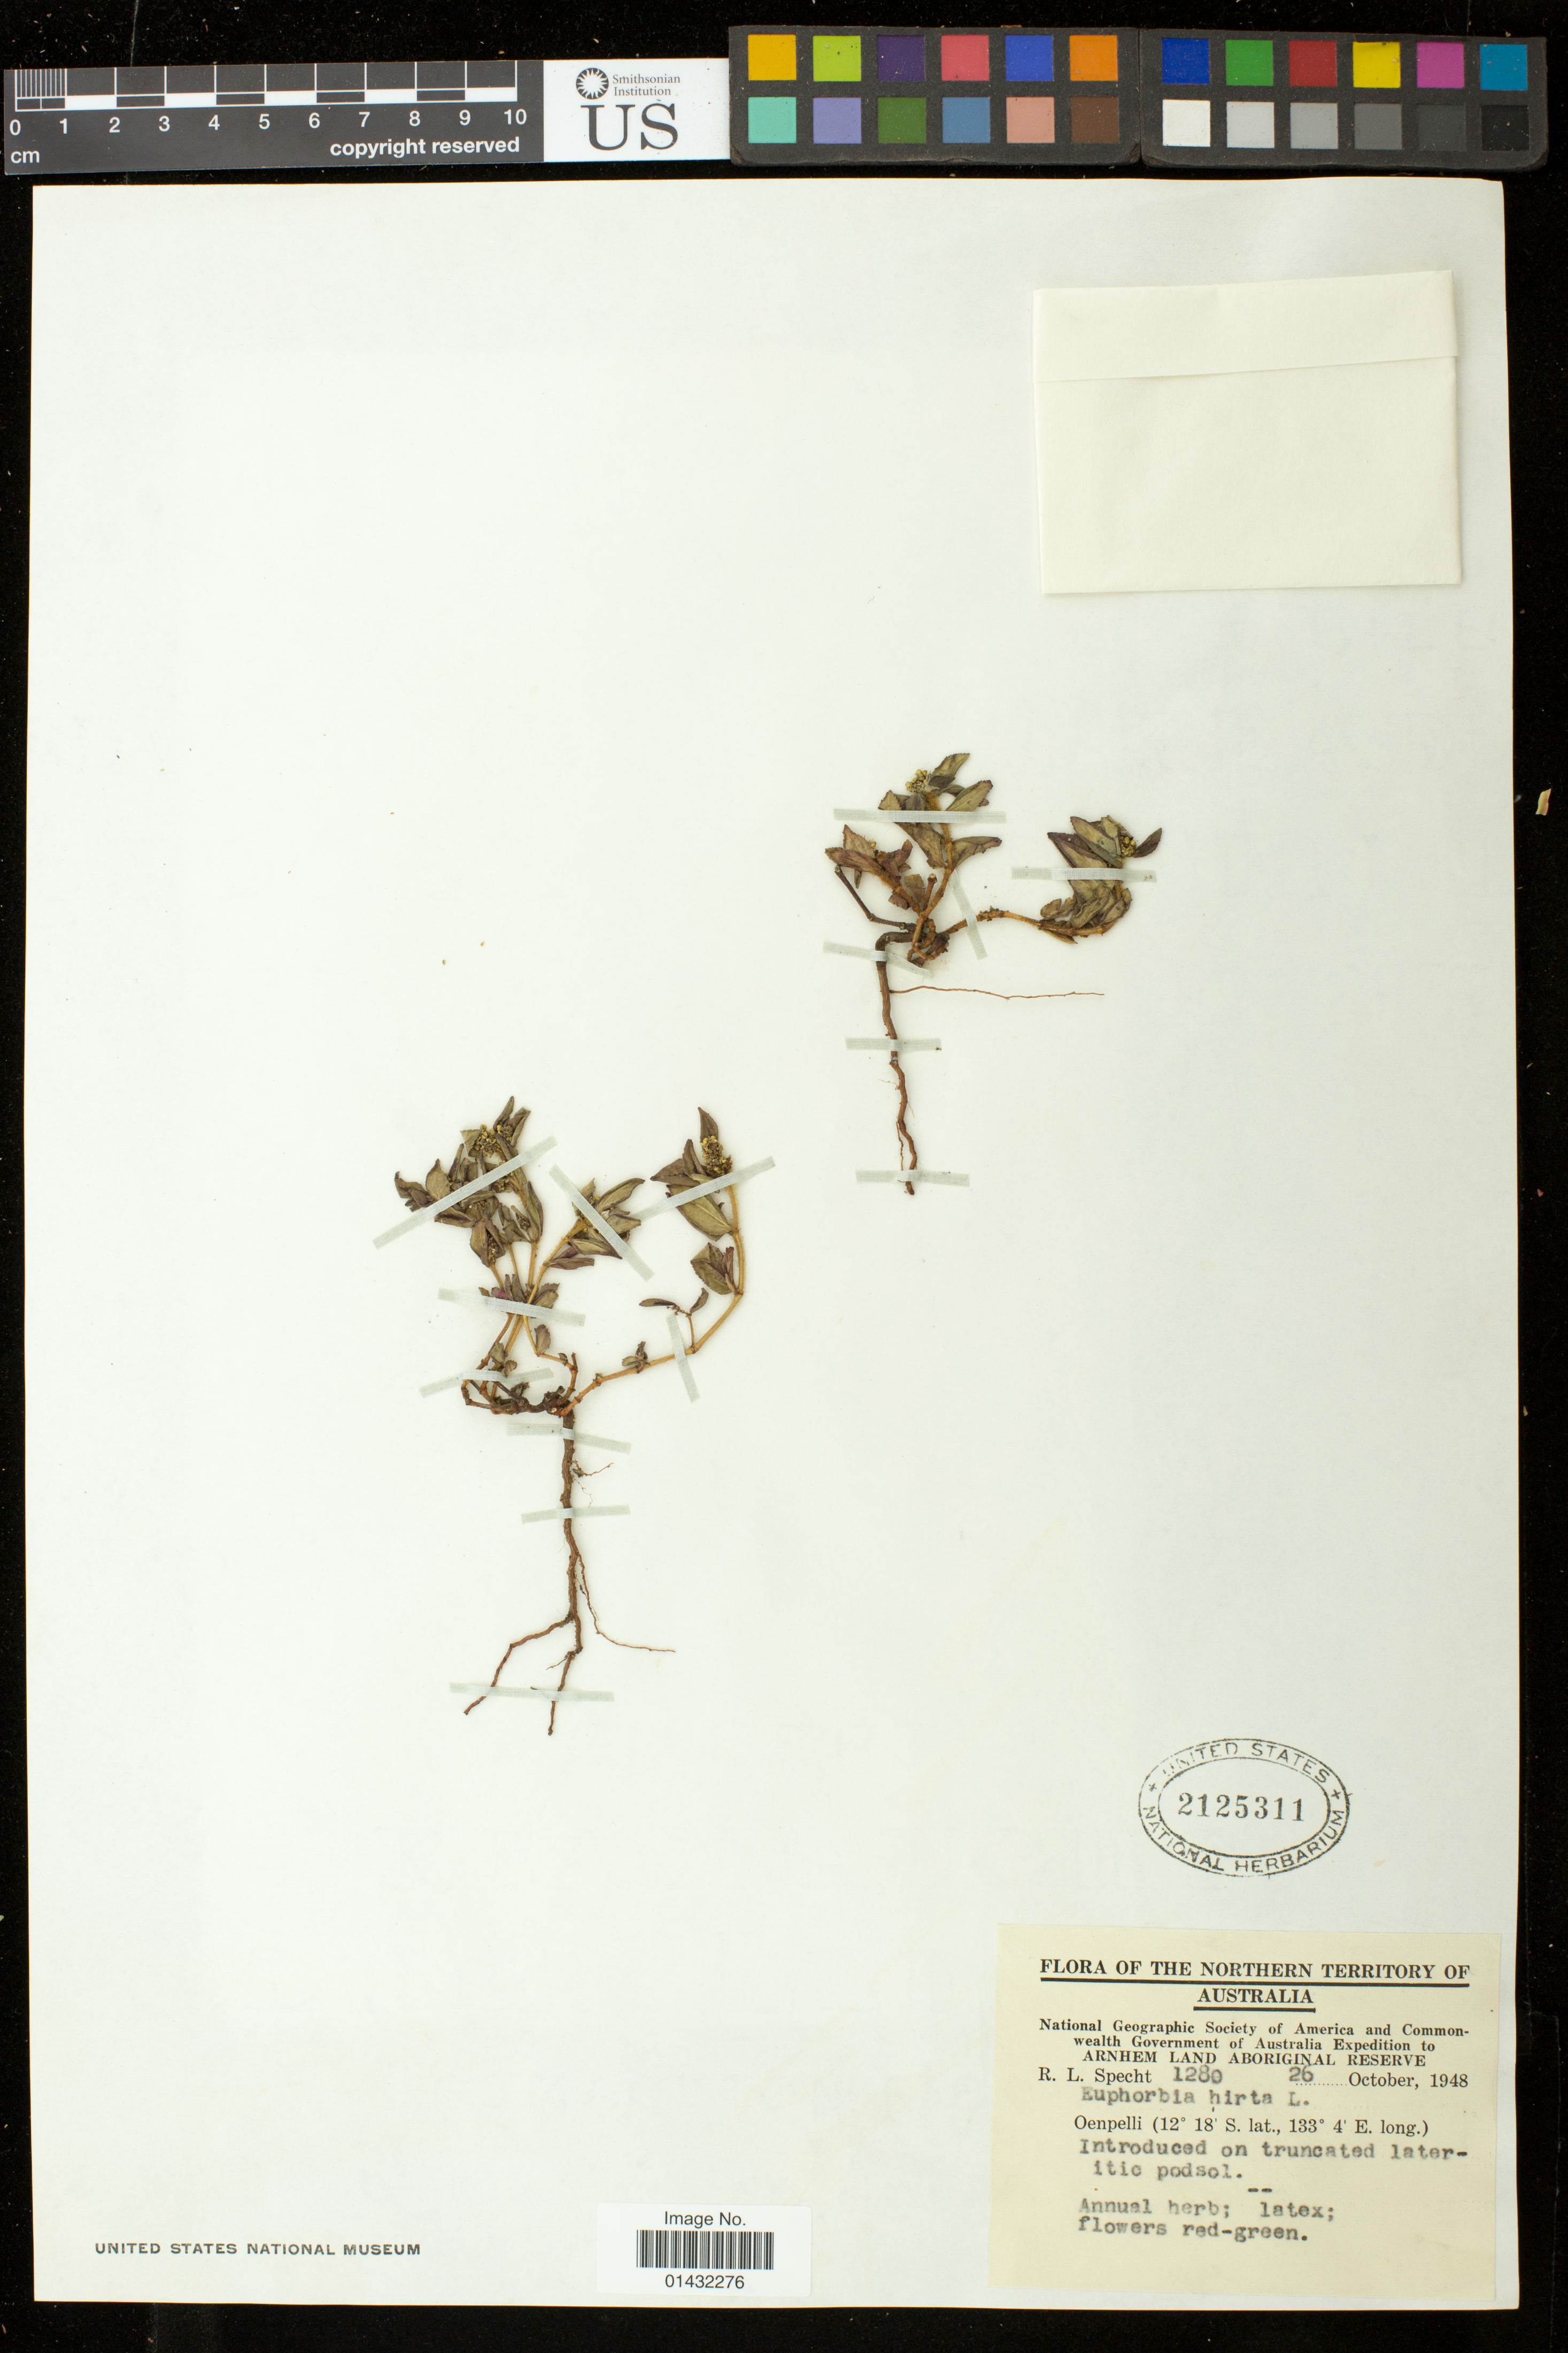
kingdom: Plantae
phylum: Tracheophyta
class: Magnoliopsida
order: Malpighiales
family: Euphorbiaceae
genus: Euphorbia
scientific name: Euphorbia hirta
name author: L.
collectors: R. L. Specht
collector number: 1280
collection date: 1948-10-26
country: Australia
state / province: Northern Territory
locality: Oenpelli. Arnhem Land Aboriginal Reserve.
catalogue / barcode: US 2125311